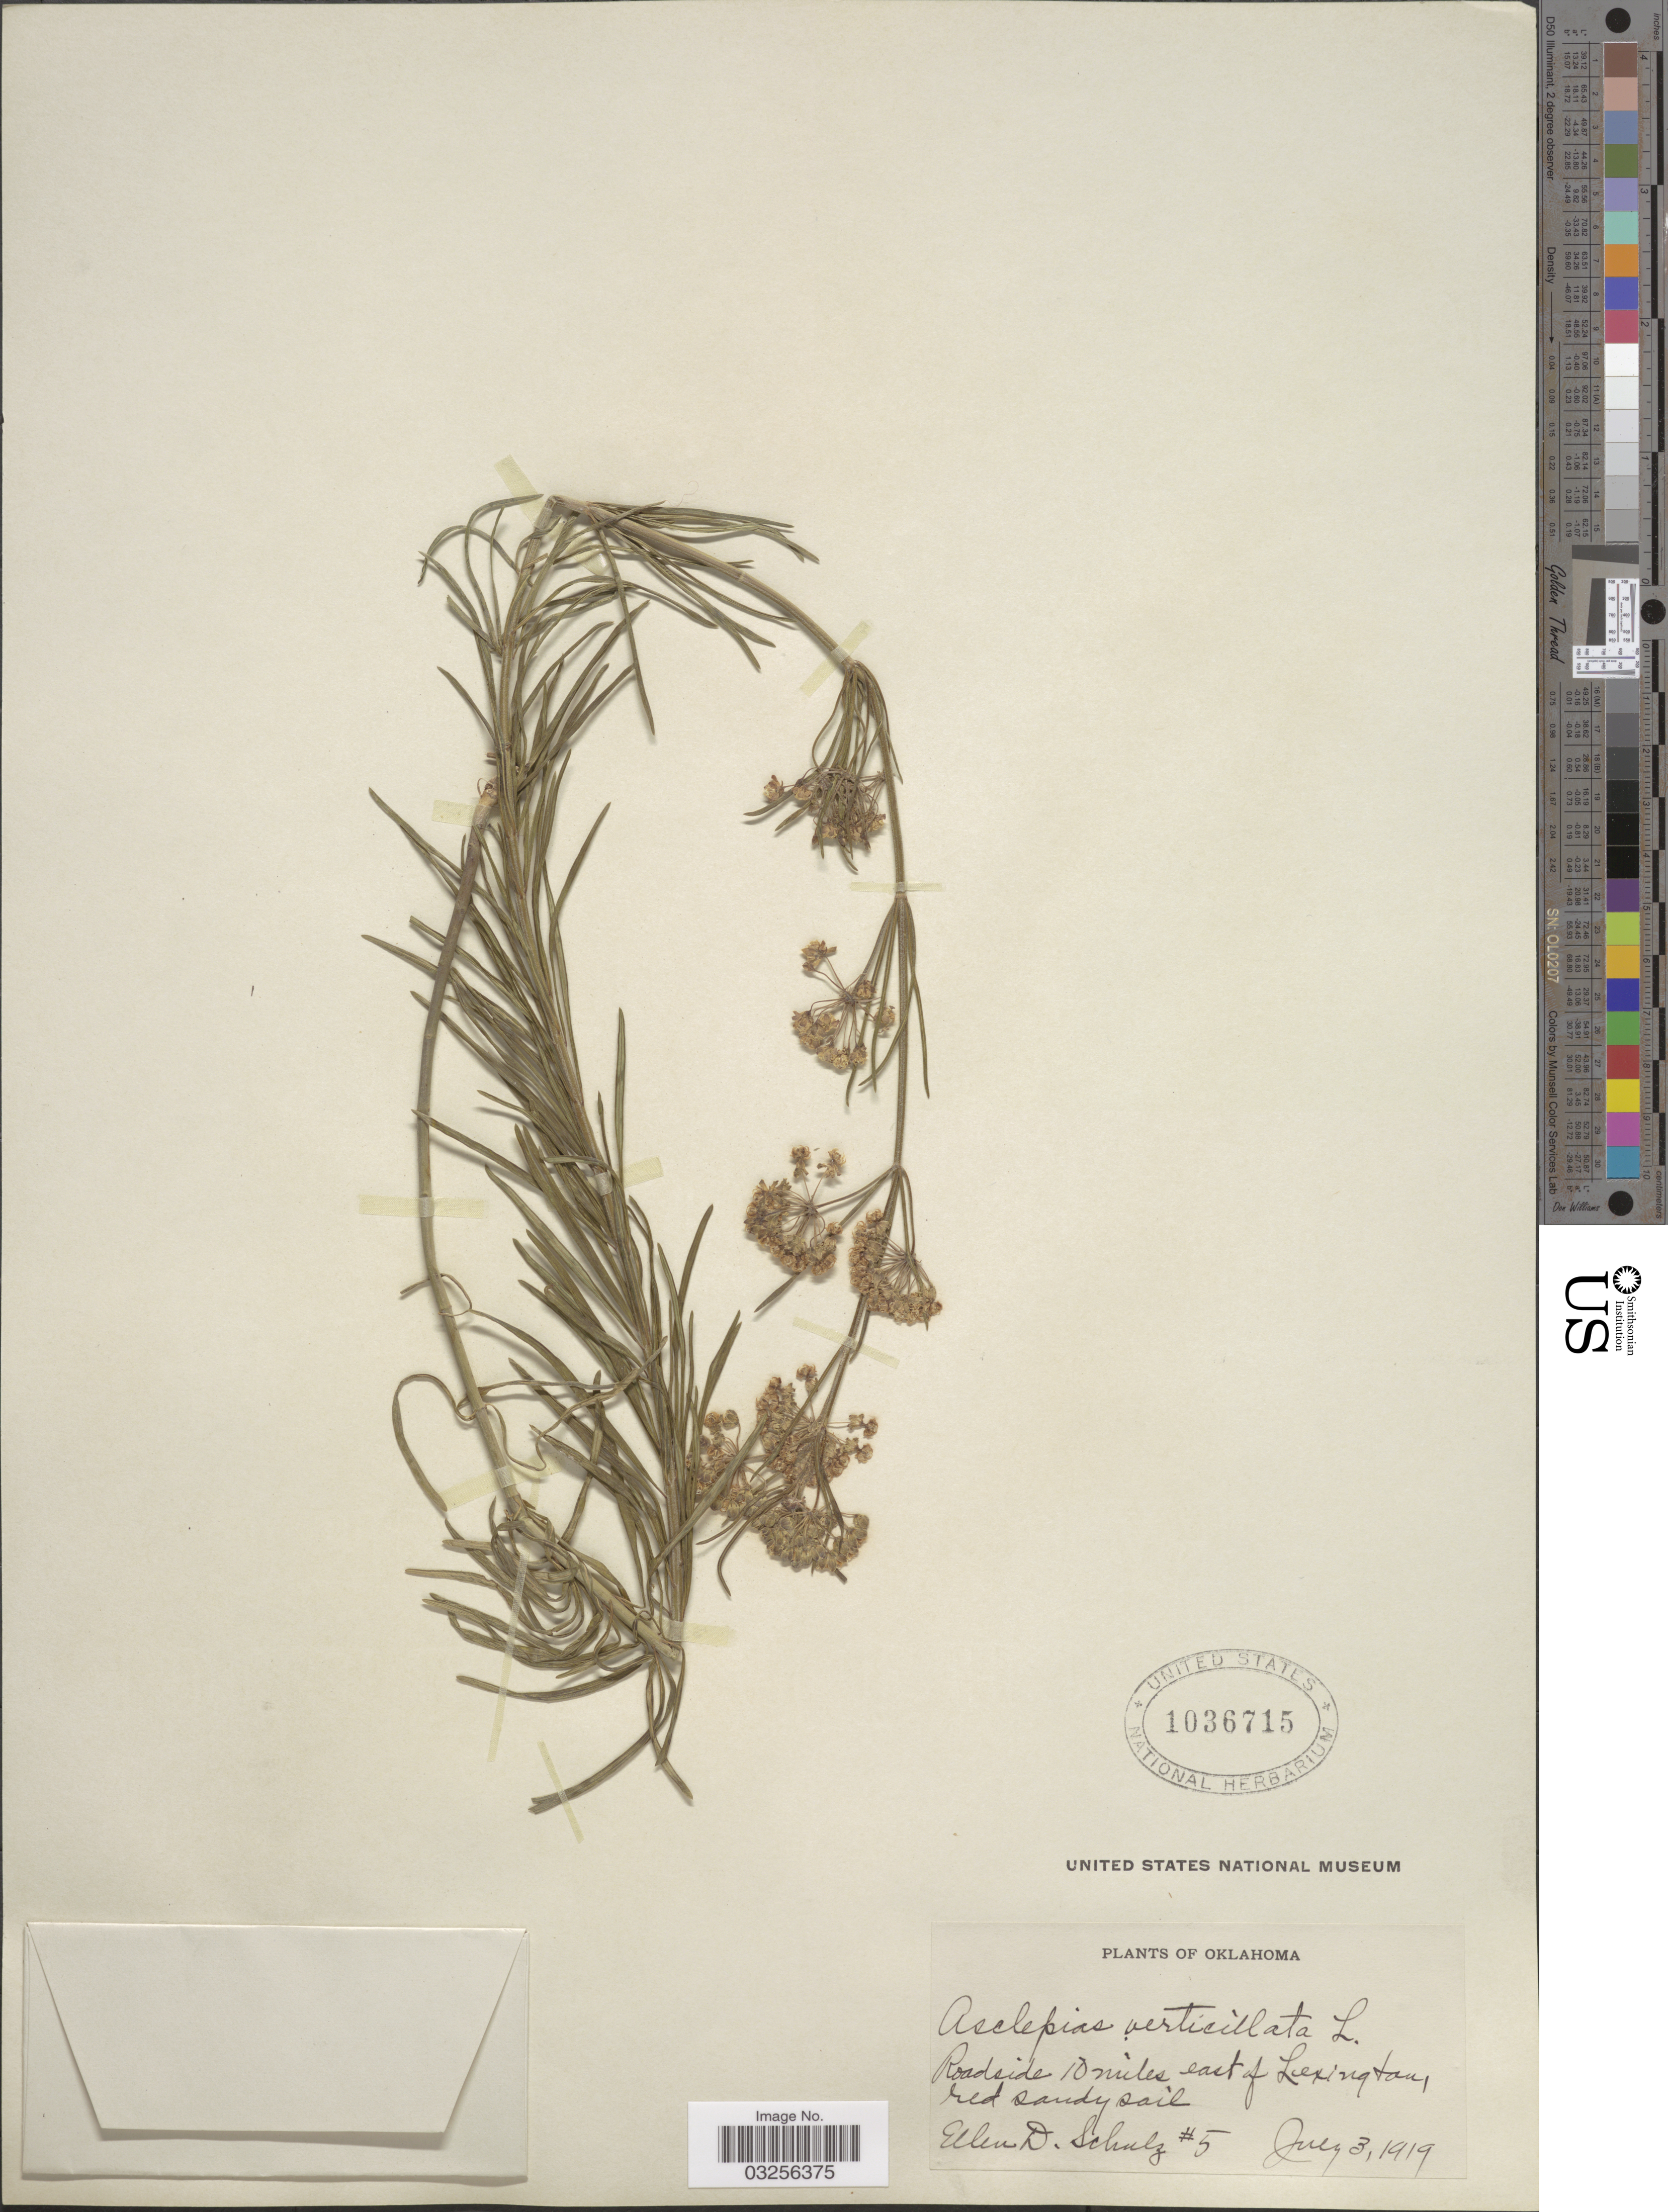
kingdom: Plantae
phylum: Tracheophyta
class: Magnoliopsida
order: Gentianales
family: Apocynaceae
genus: Asclepias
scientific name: Asclepias verticillata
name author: L.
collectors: E. D. Schulz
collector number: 5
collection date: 1919-07-03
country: United States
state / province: Oklahoma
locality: Roadside 10 miles east of Lexington.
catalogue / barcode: US 1036715